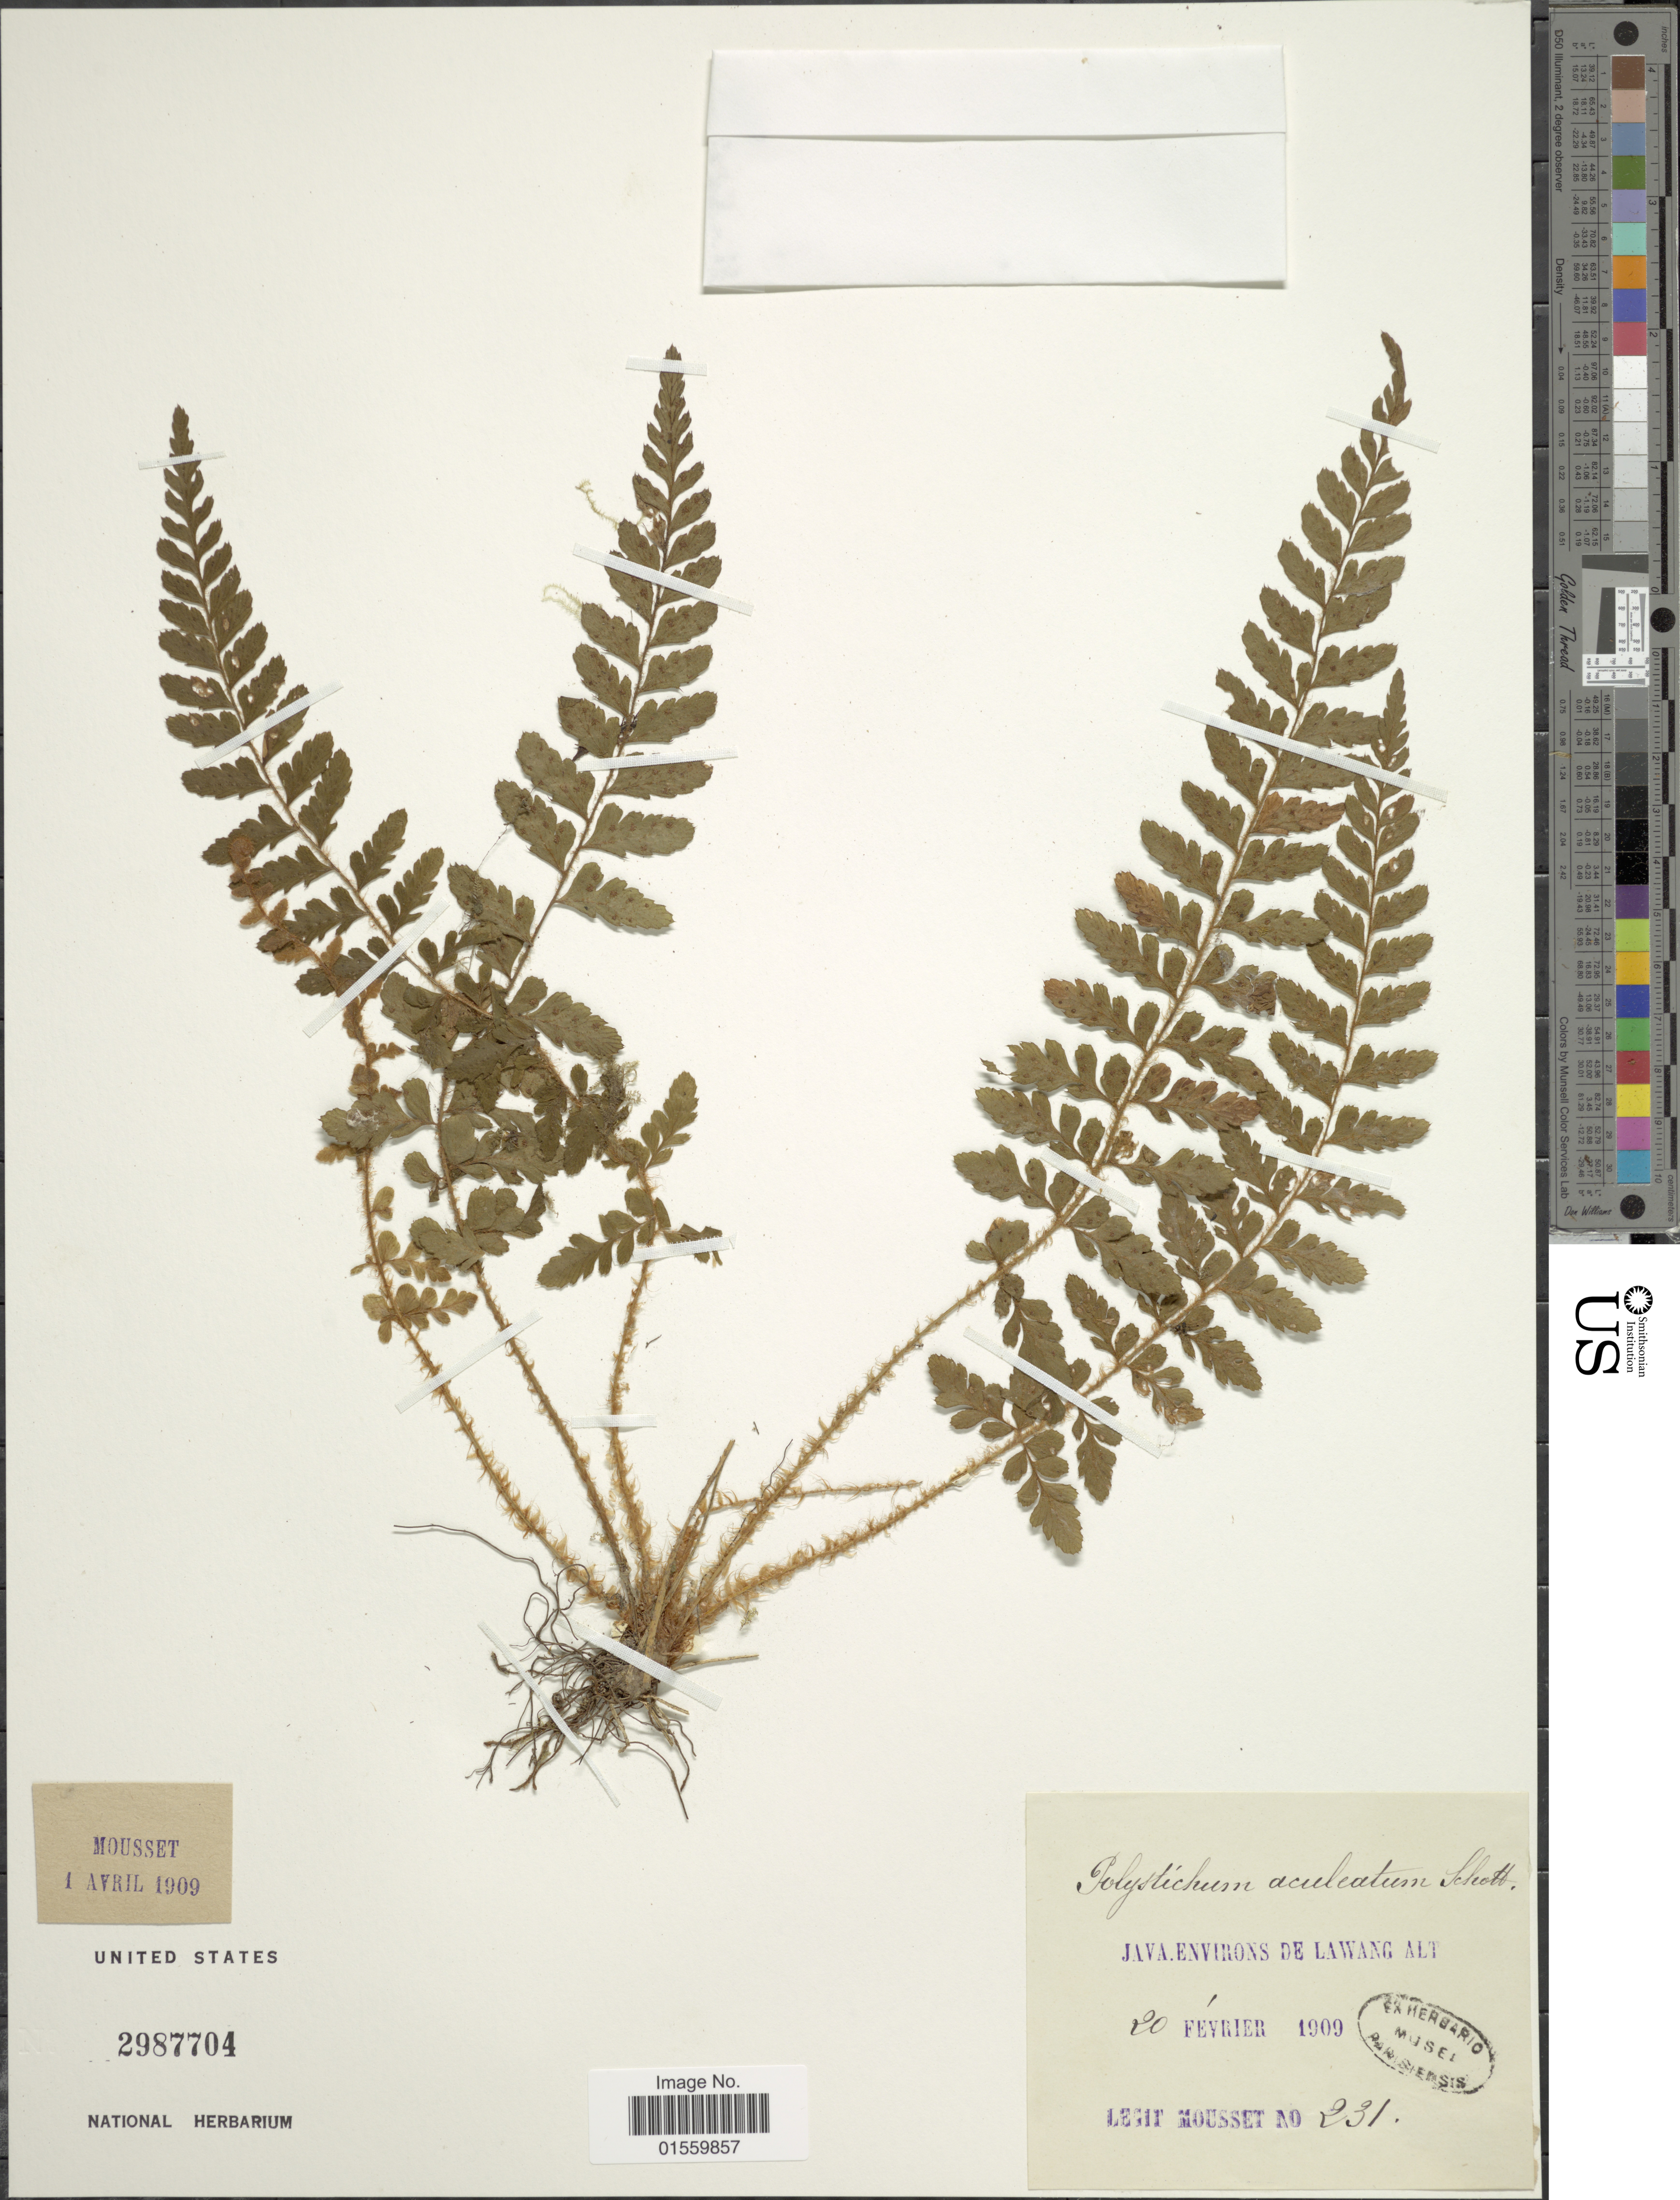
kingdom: Plantae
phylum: Tracheophyta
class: Polypodiopsida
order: Polypodiales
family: Dryopteridaceae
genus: Polystichum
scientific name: Polystichum diaphanum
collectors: Mousset, --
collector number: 231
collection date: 1909-02-20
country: Indonesia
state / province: Java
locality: Java environs de Lawang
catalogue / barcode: US 2987704